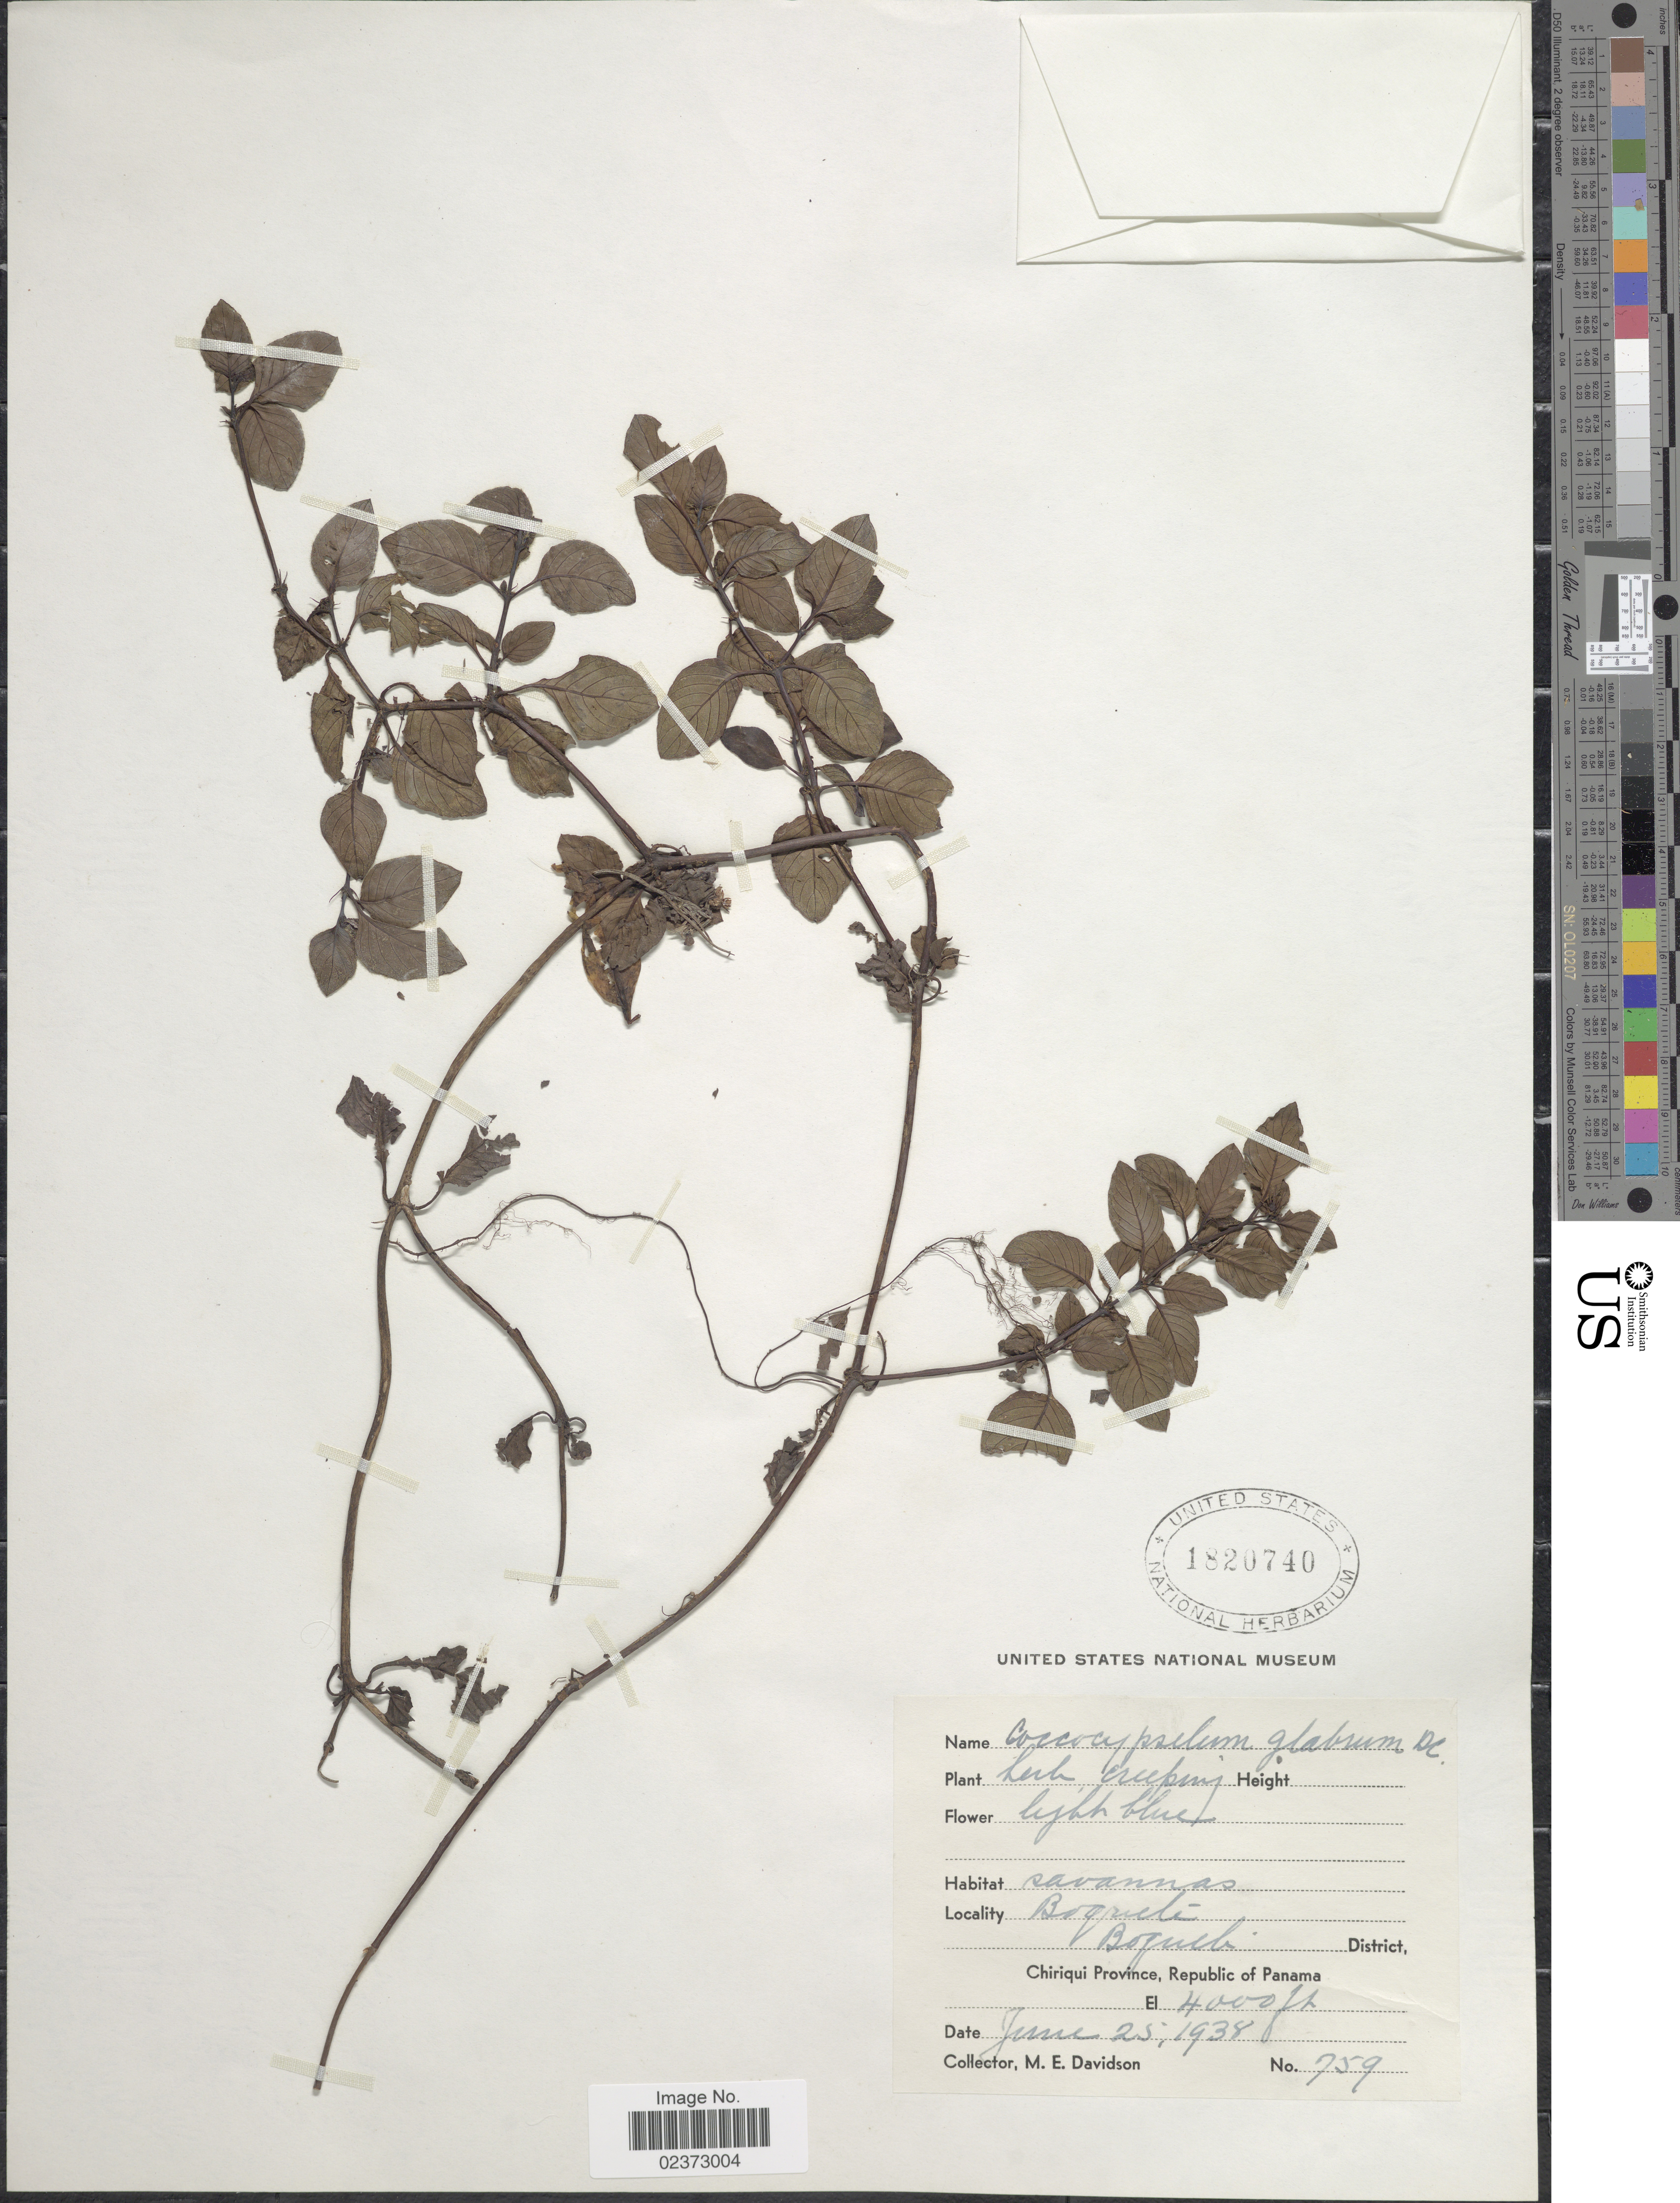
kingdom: Plantae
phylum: Tracheophyta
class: Magnoliopsida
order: Gentianales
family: Rubiaceae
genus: Coccocypselum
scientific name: Coccocypselum glabrum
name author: Bartl. ex DC.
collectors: M. E. Davidson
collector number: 759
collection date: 1938-06-25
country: Panama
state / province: Panamá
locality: Chiriqui Province, Republic of Panama, Boguete District, Boguete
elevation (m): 1219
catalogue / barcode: US 1820740